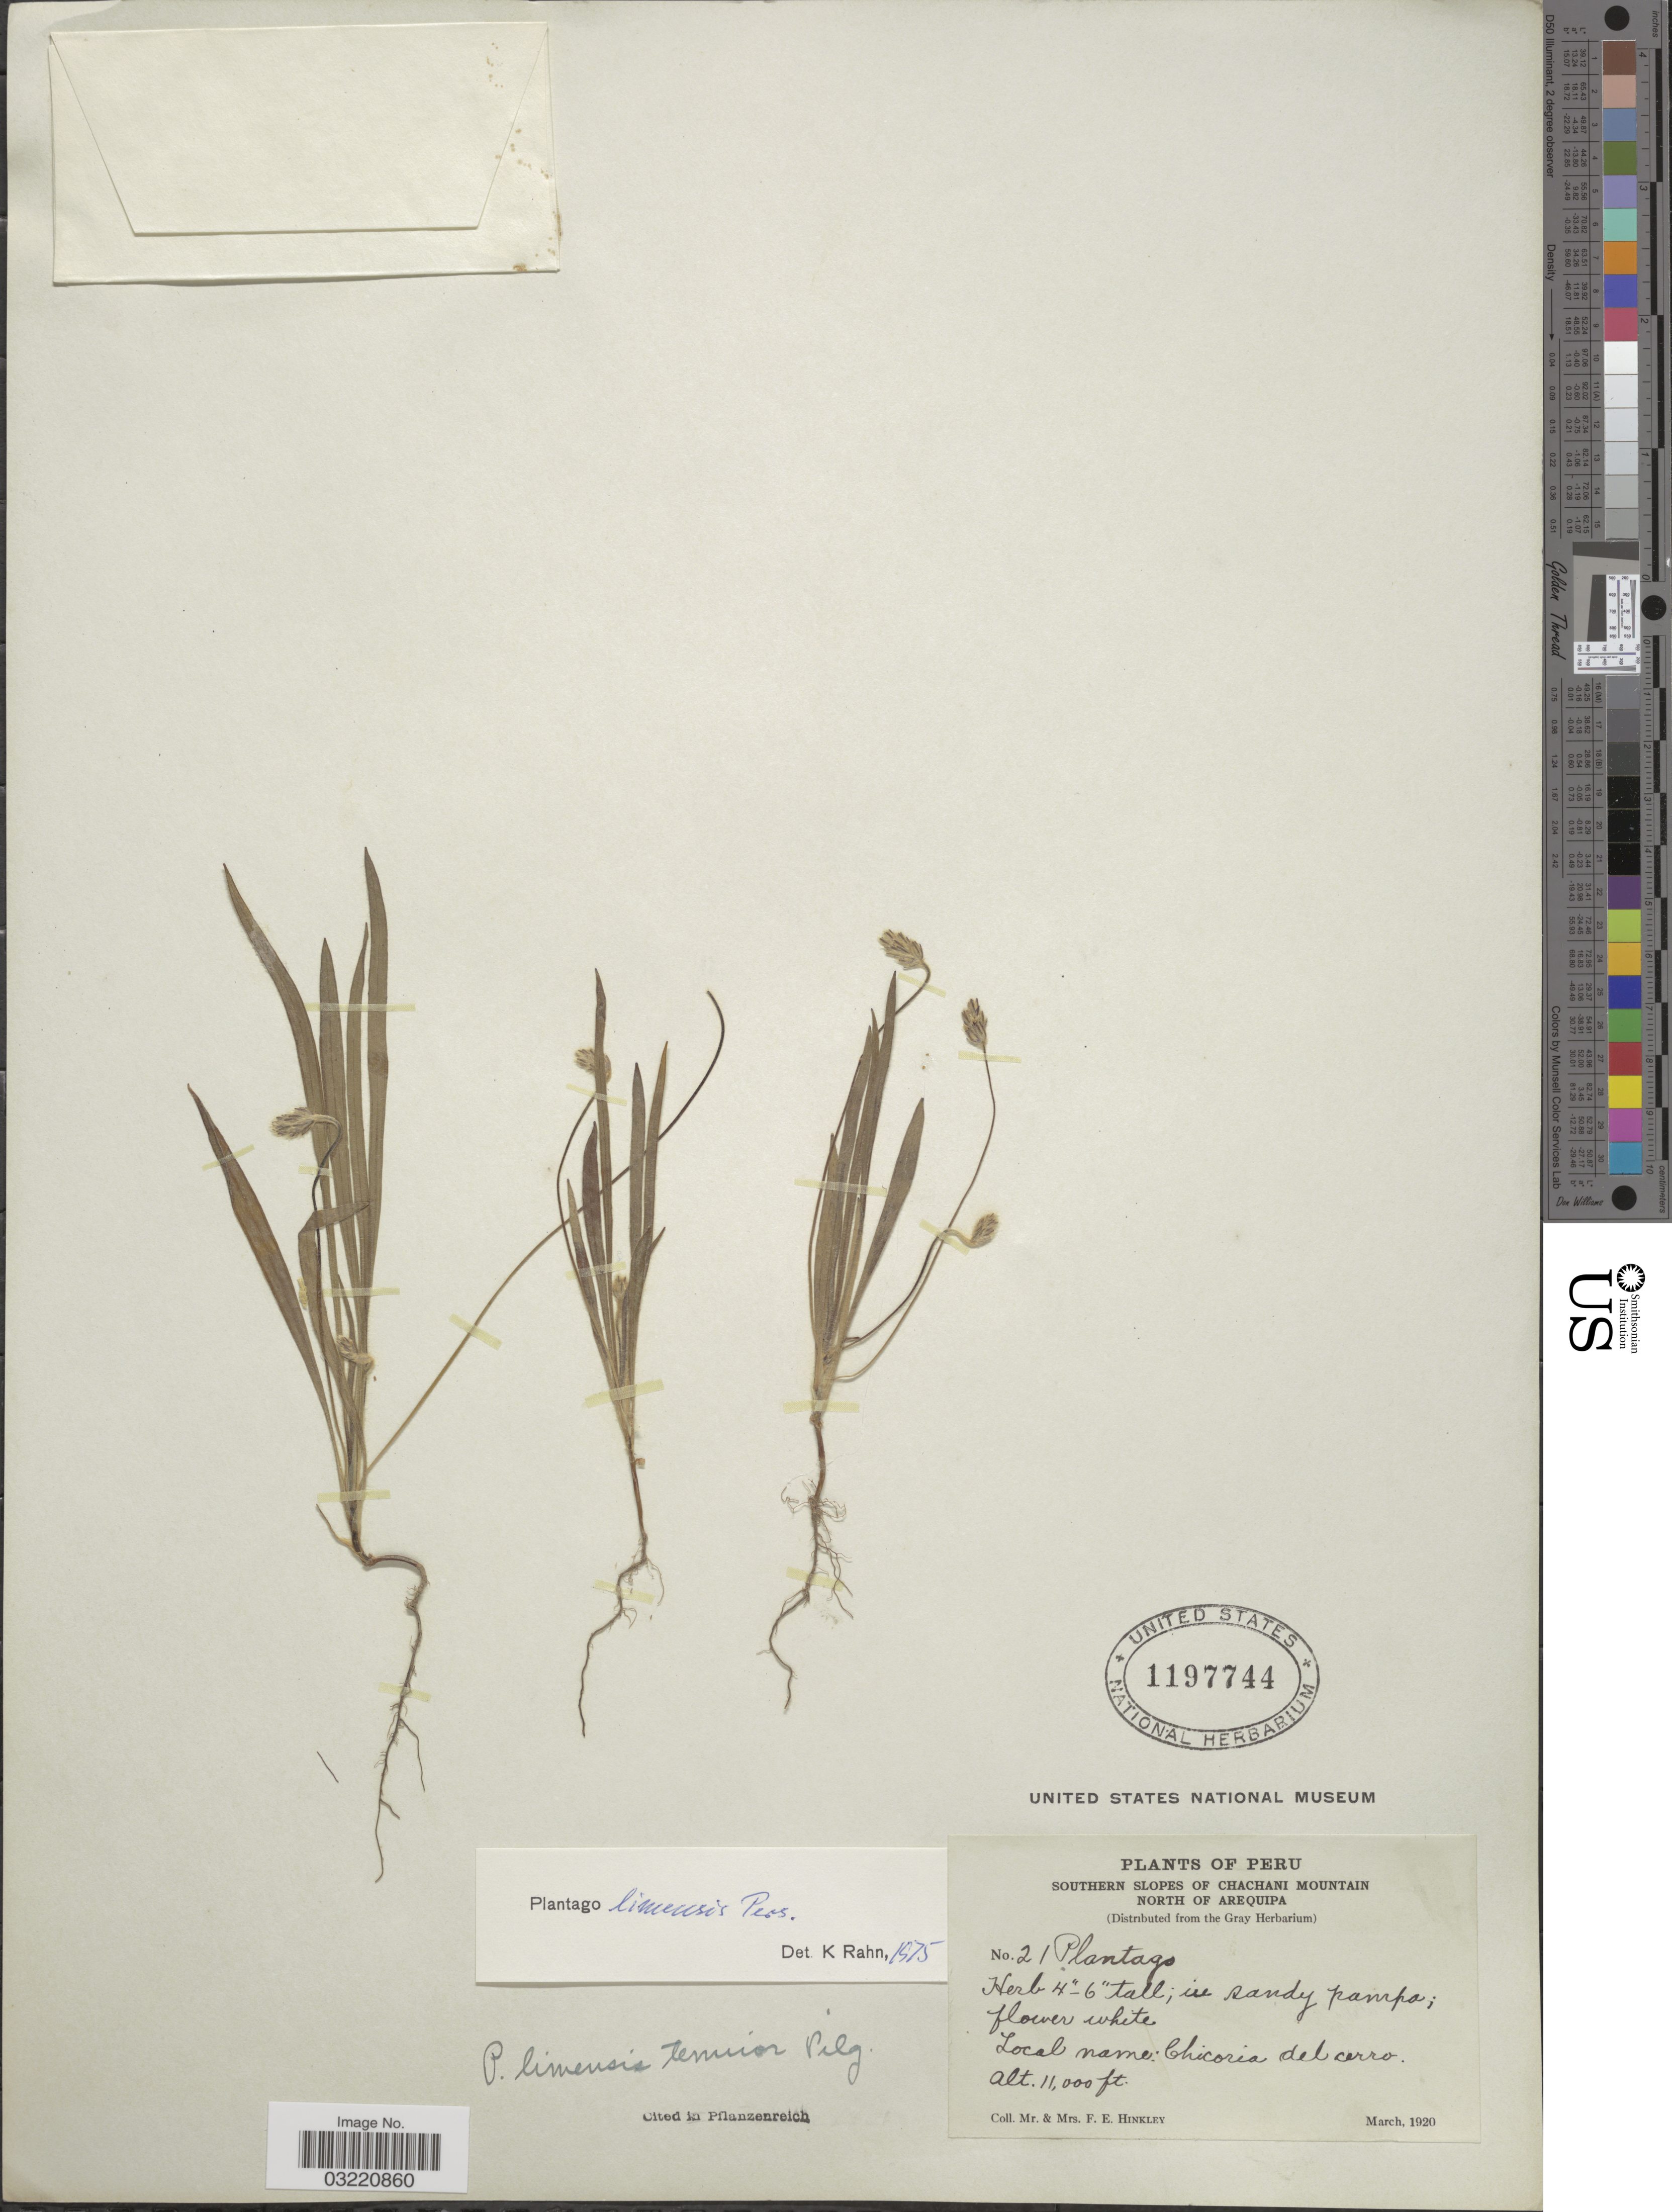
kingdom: Plantae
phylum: Tracheophyta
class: Magnoliopsida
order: Lamiales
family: Plantaginaceae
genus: Plantago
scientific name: Plantago limensis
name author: Pers.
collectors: F. Hinkley & F. Hinkley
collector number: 21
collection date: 1920-03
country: Peru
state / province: Arequipa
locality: Southern slopes of Chachani Mountain. North of Arequipa.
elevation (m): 3353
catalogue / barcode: US 1197744